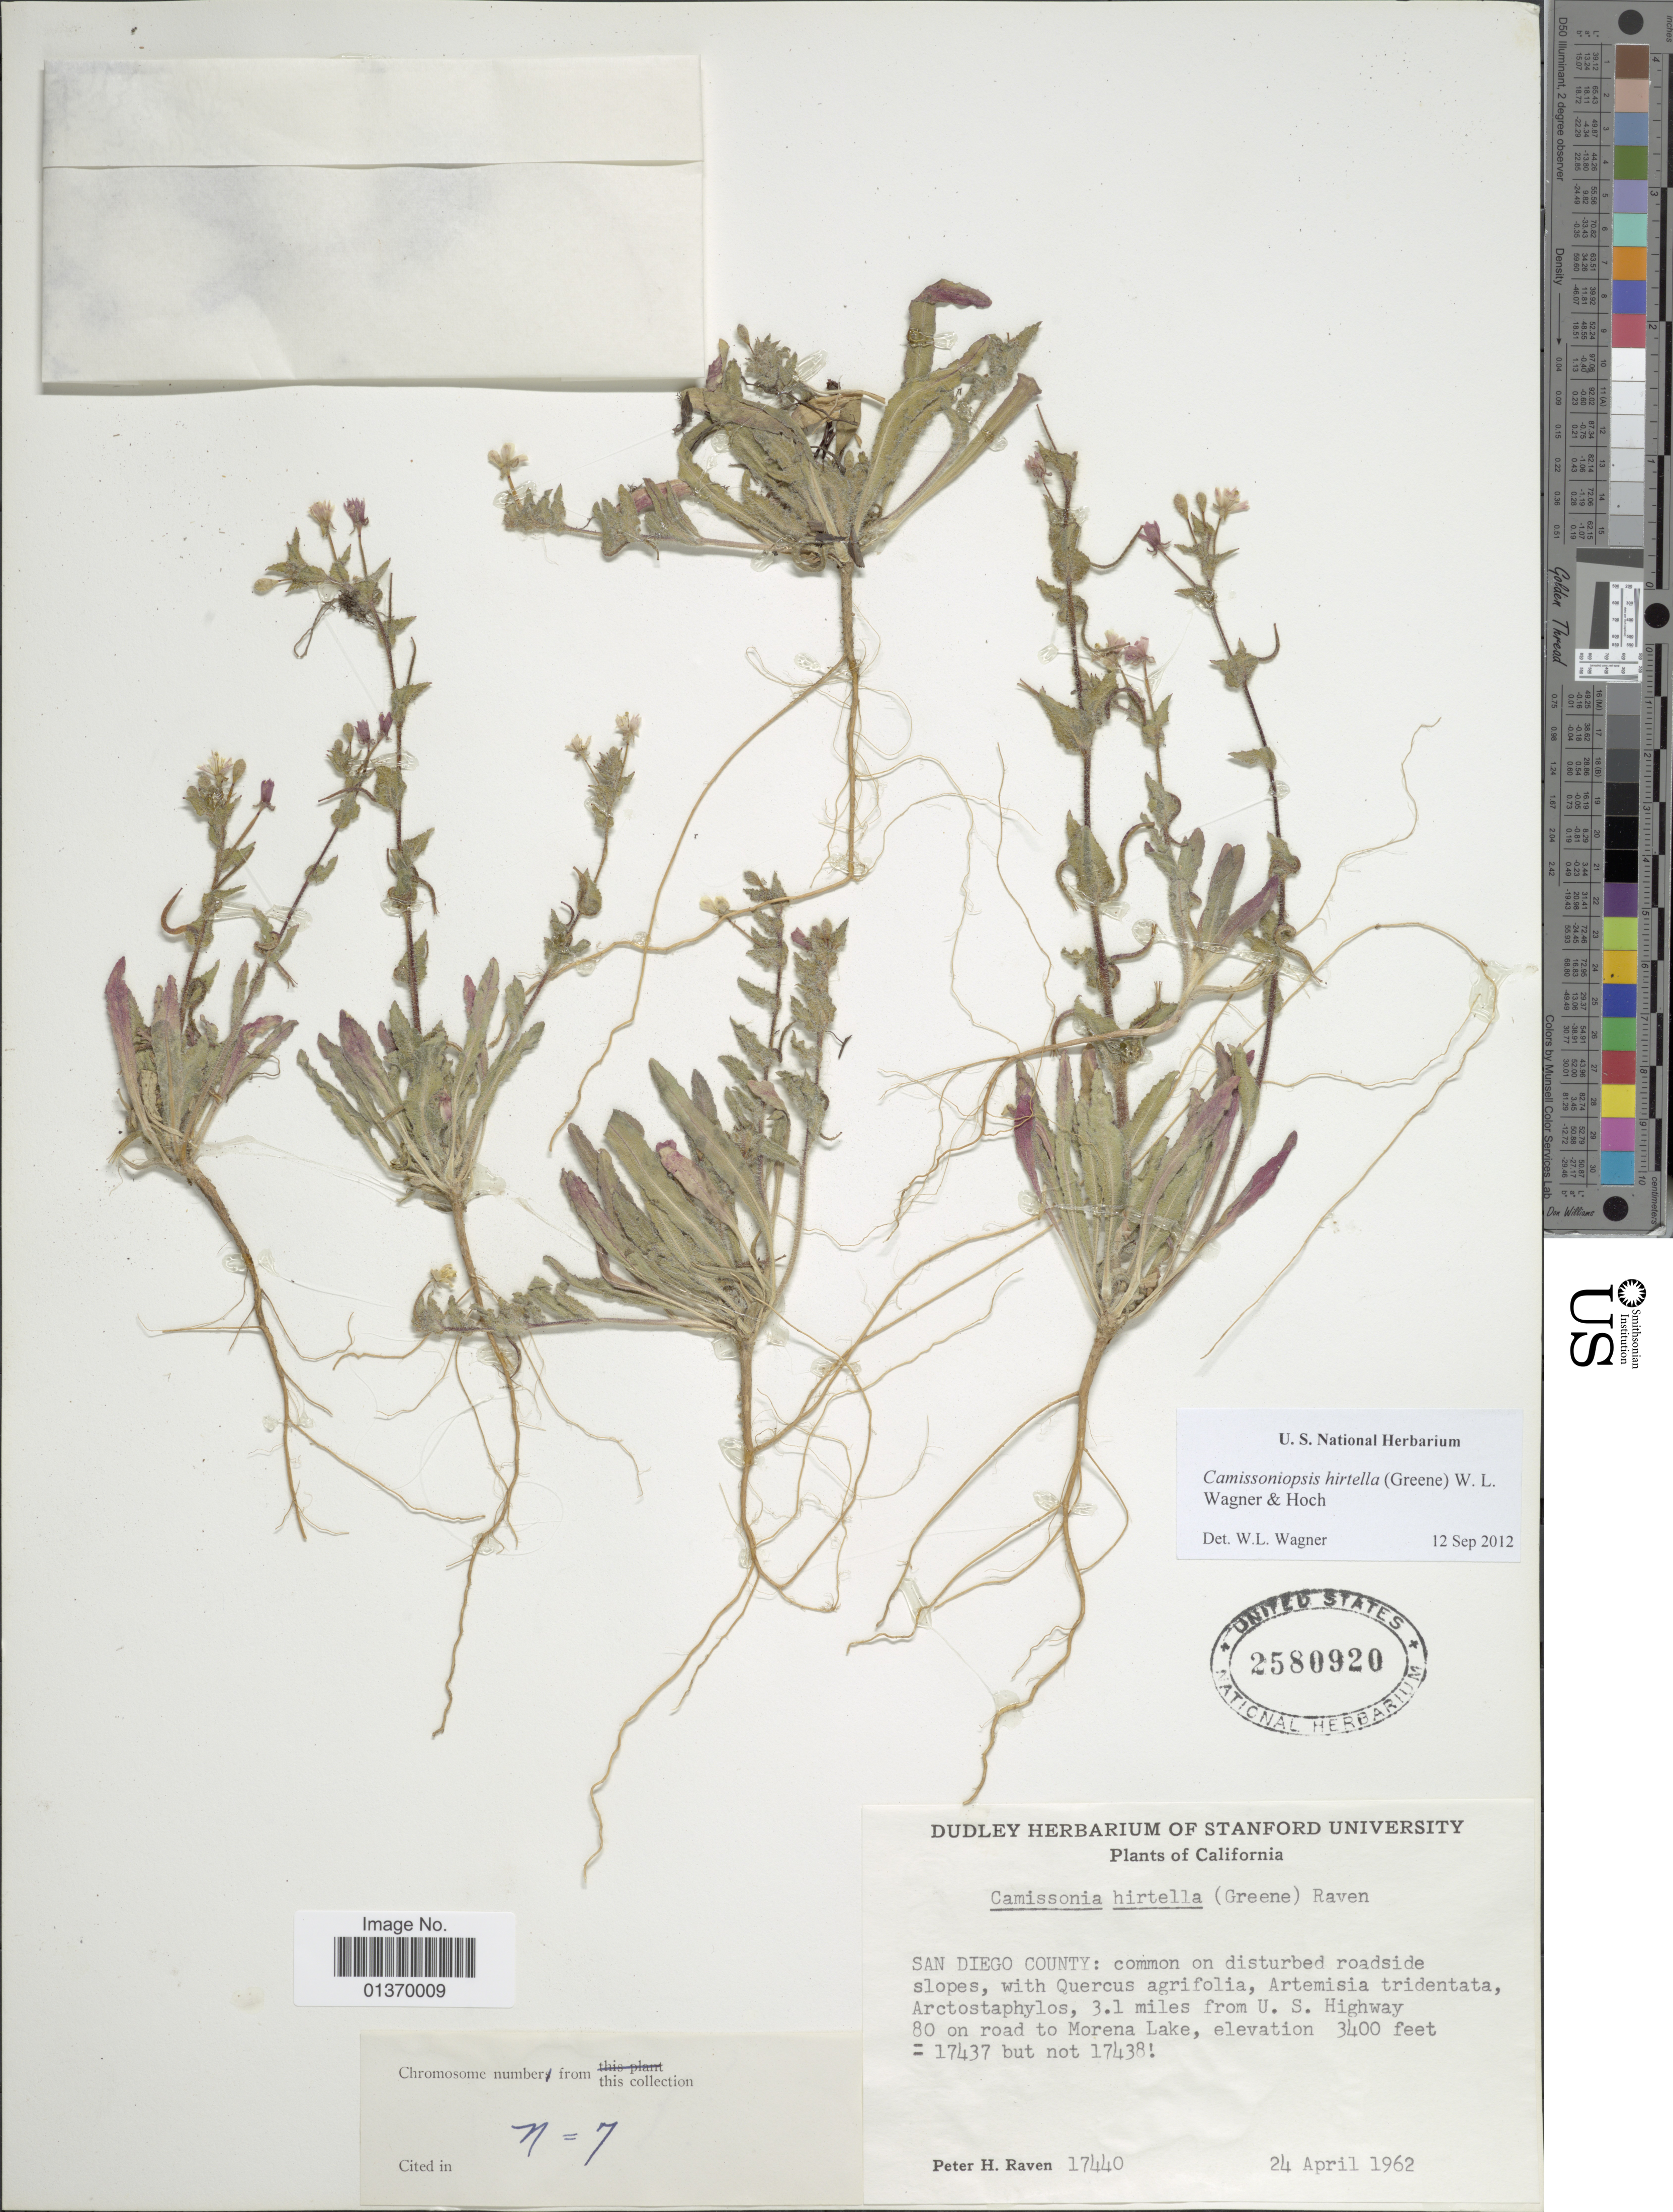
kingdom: Plantae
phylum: Tracheophyta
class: Magnoliopsida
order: Myrtales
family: Onagraceae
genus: Camissoniopsis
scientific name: Camissoniopsis hirtella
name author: (Greene) W.L. Wagner & Hoch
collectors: P. H. Raven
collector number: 17440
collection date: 1962-04-24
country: United States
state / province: California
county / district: San Diego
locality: San Diego County: 3.1 miles from U. S. Highway 80 on road to Morena Lake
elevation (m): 1036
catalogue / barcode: US 2580920